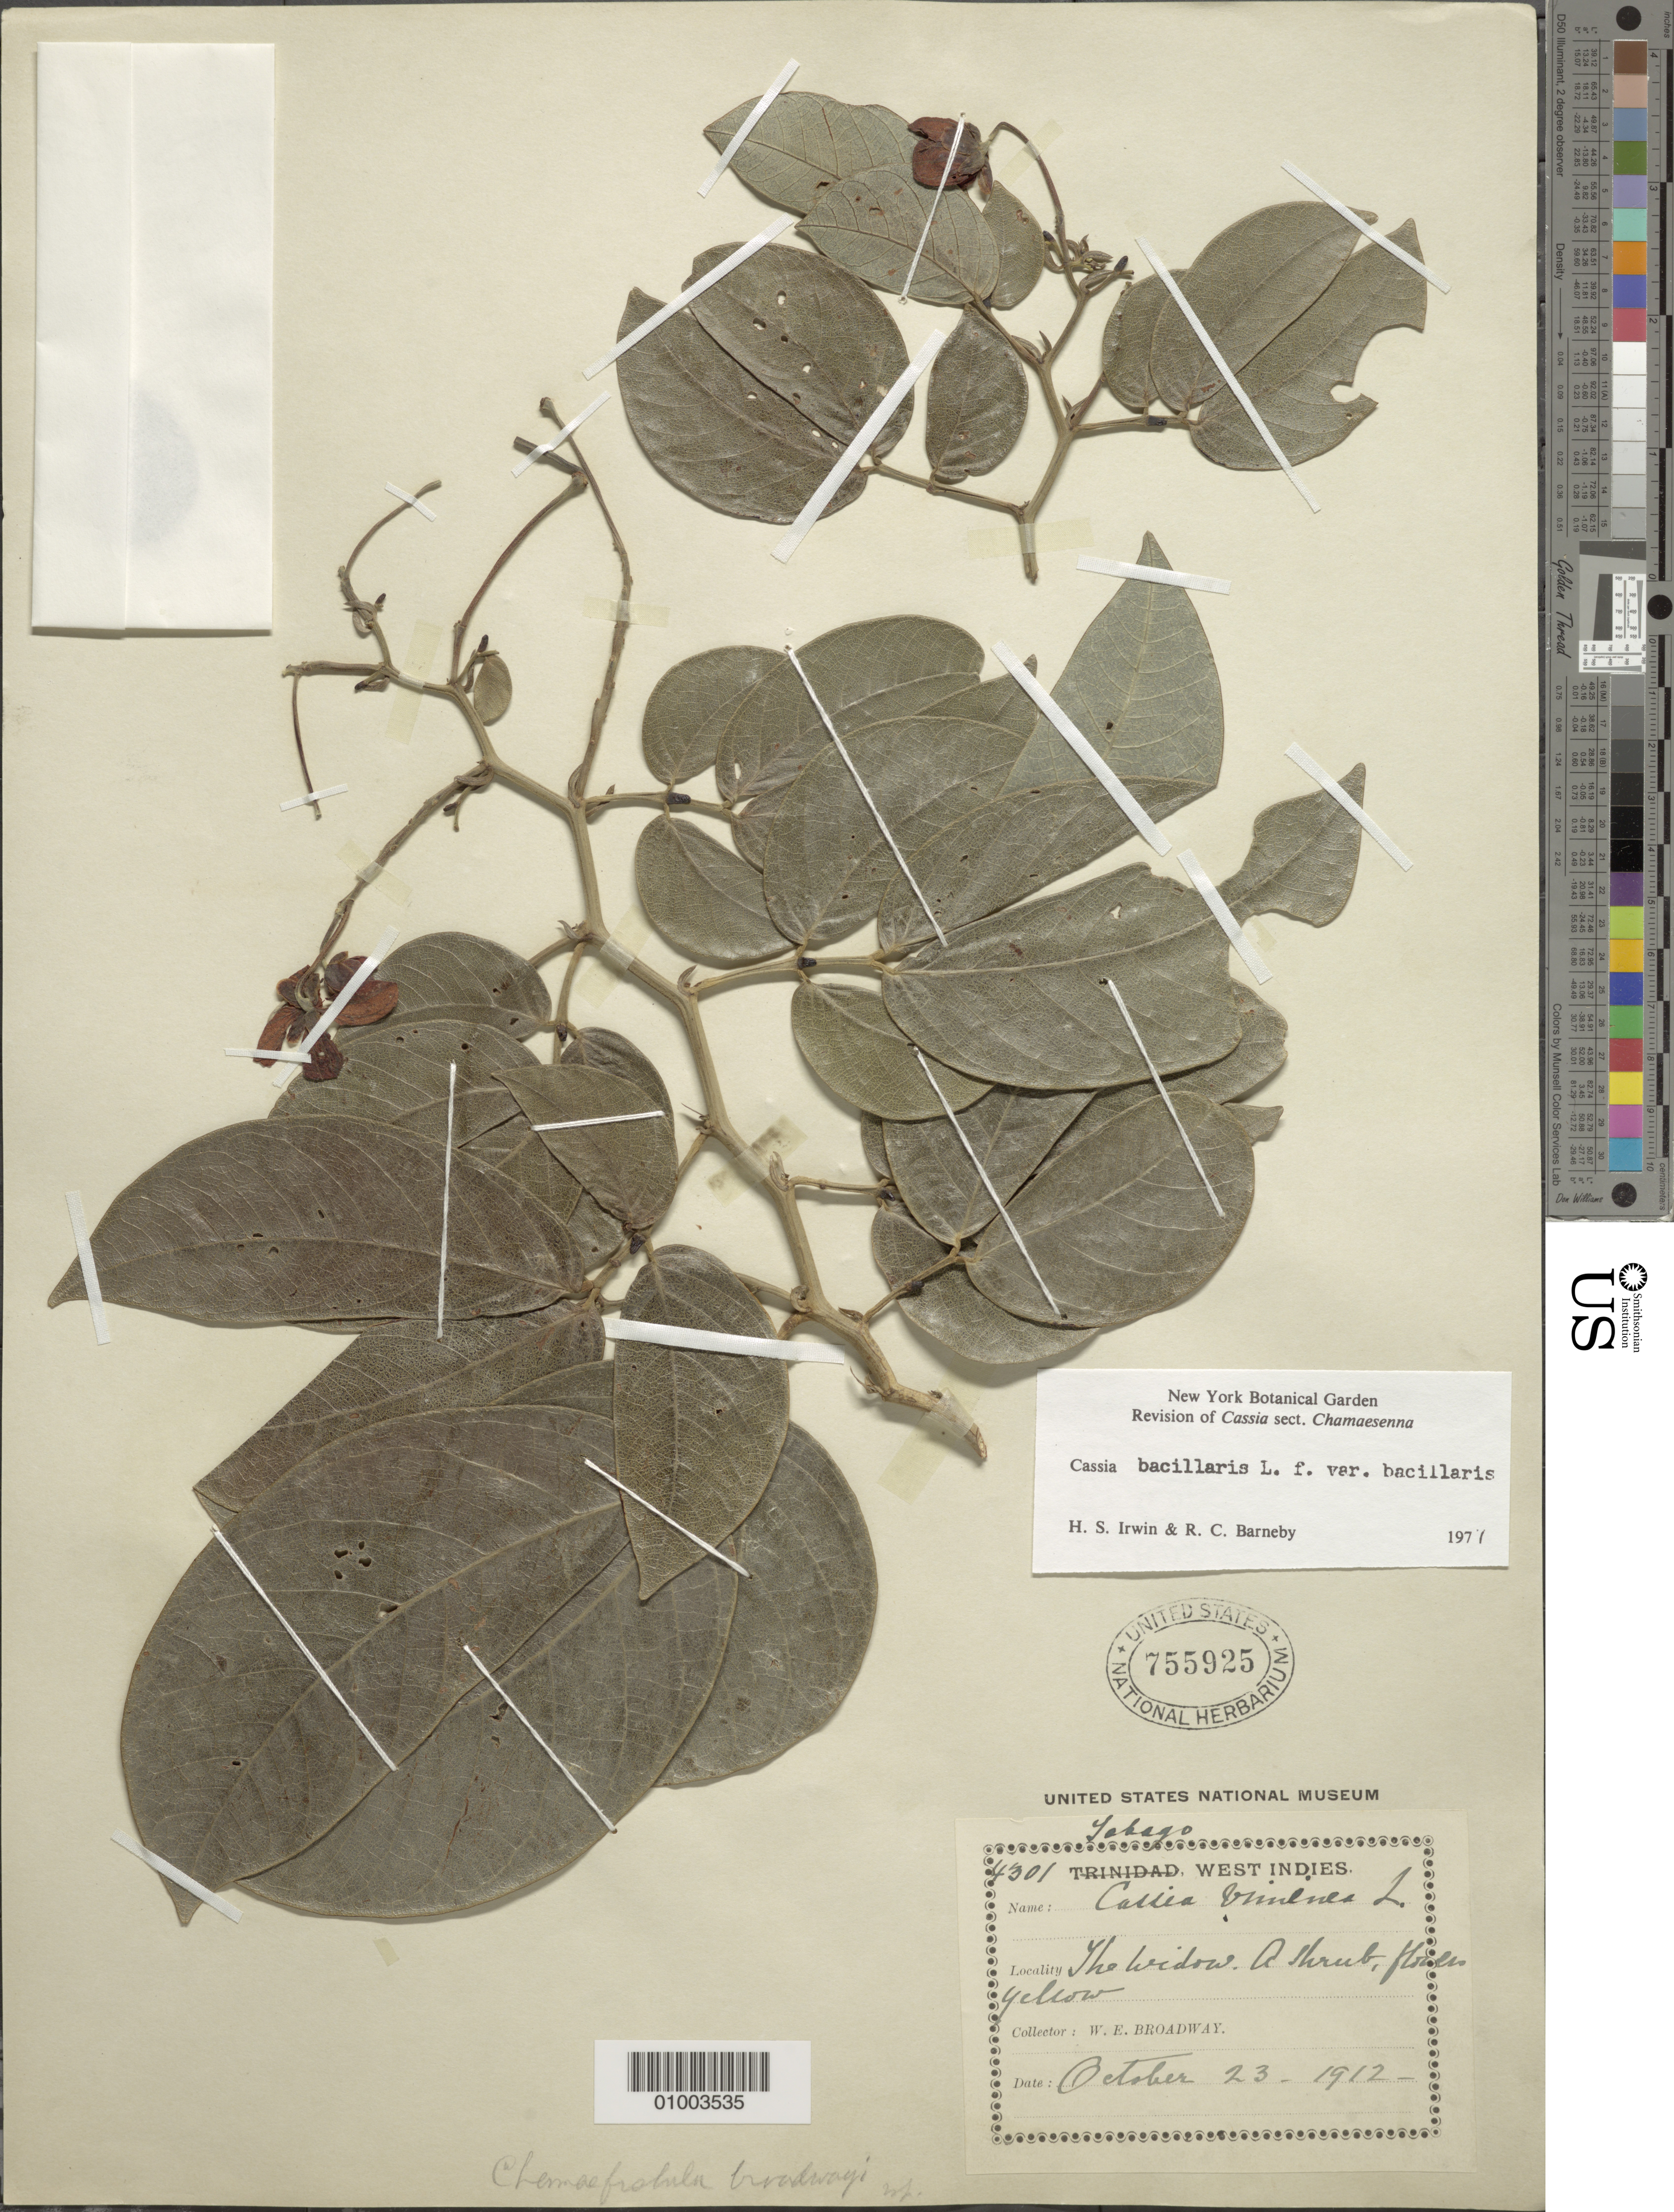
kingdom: Plantae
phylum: Tracheophyta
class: Magnoliopsida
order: Fabales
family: Fabaceae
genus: Senna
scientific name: Senna bacillaris var. bacillaris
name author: (L. f.) H.S. Irwin & Barneby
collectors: W. E. Broadway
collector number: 4301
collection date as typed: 23 Oct 1912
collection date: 1912-10-23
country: Trinidad and Tobago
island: Tobago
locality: The widow. Shrub, flowers yellow.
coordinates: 0 N, 0 E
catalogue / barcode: US 755925